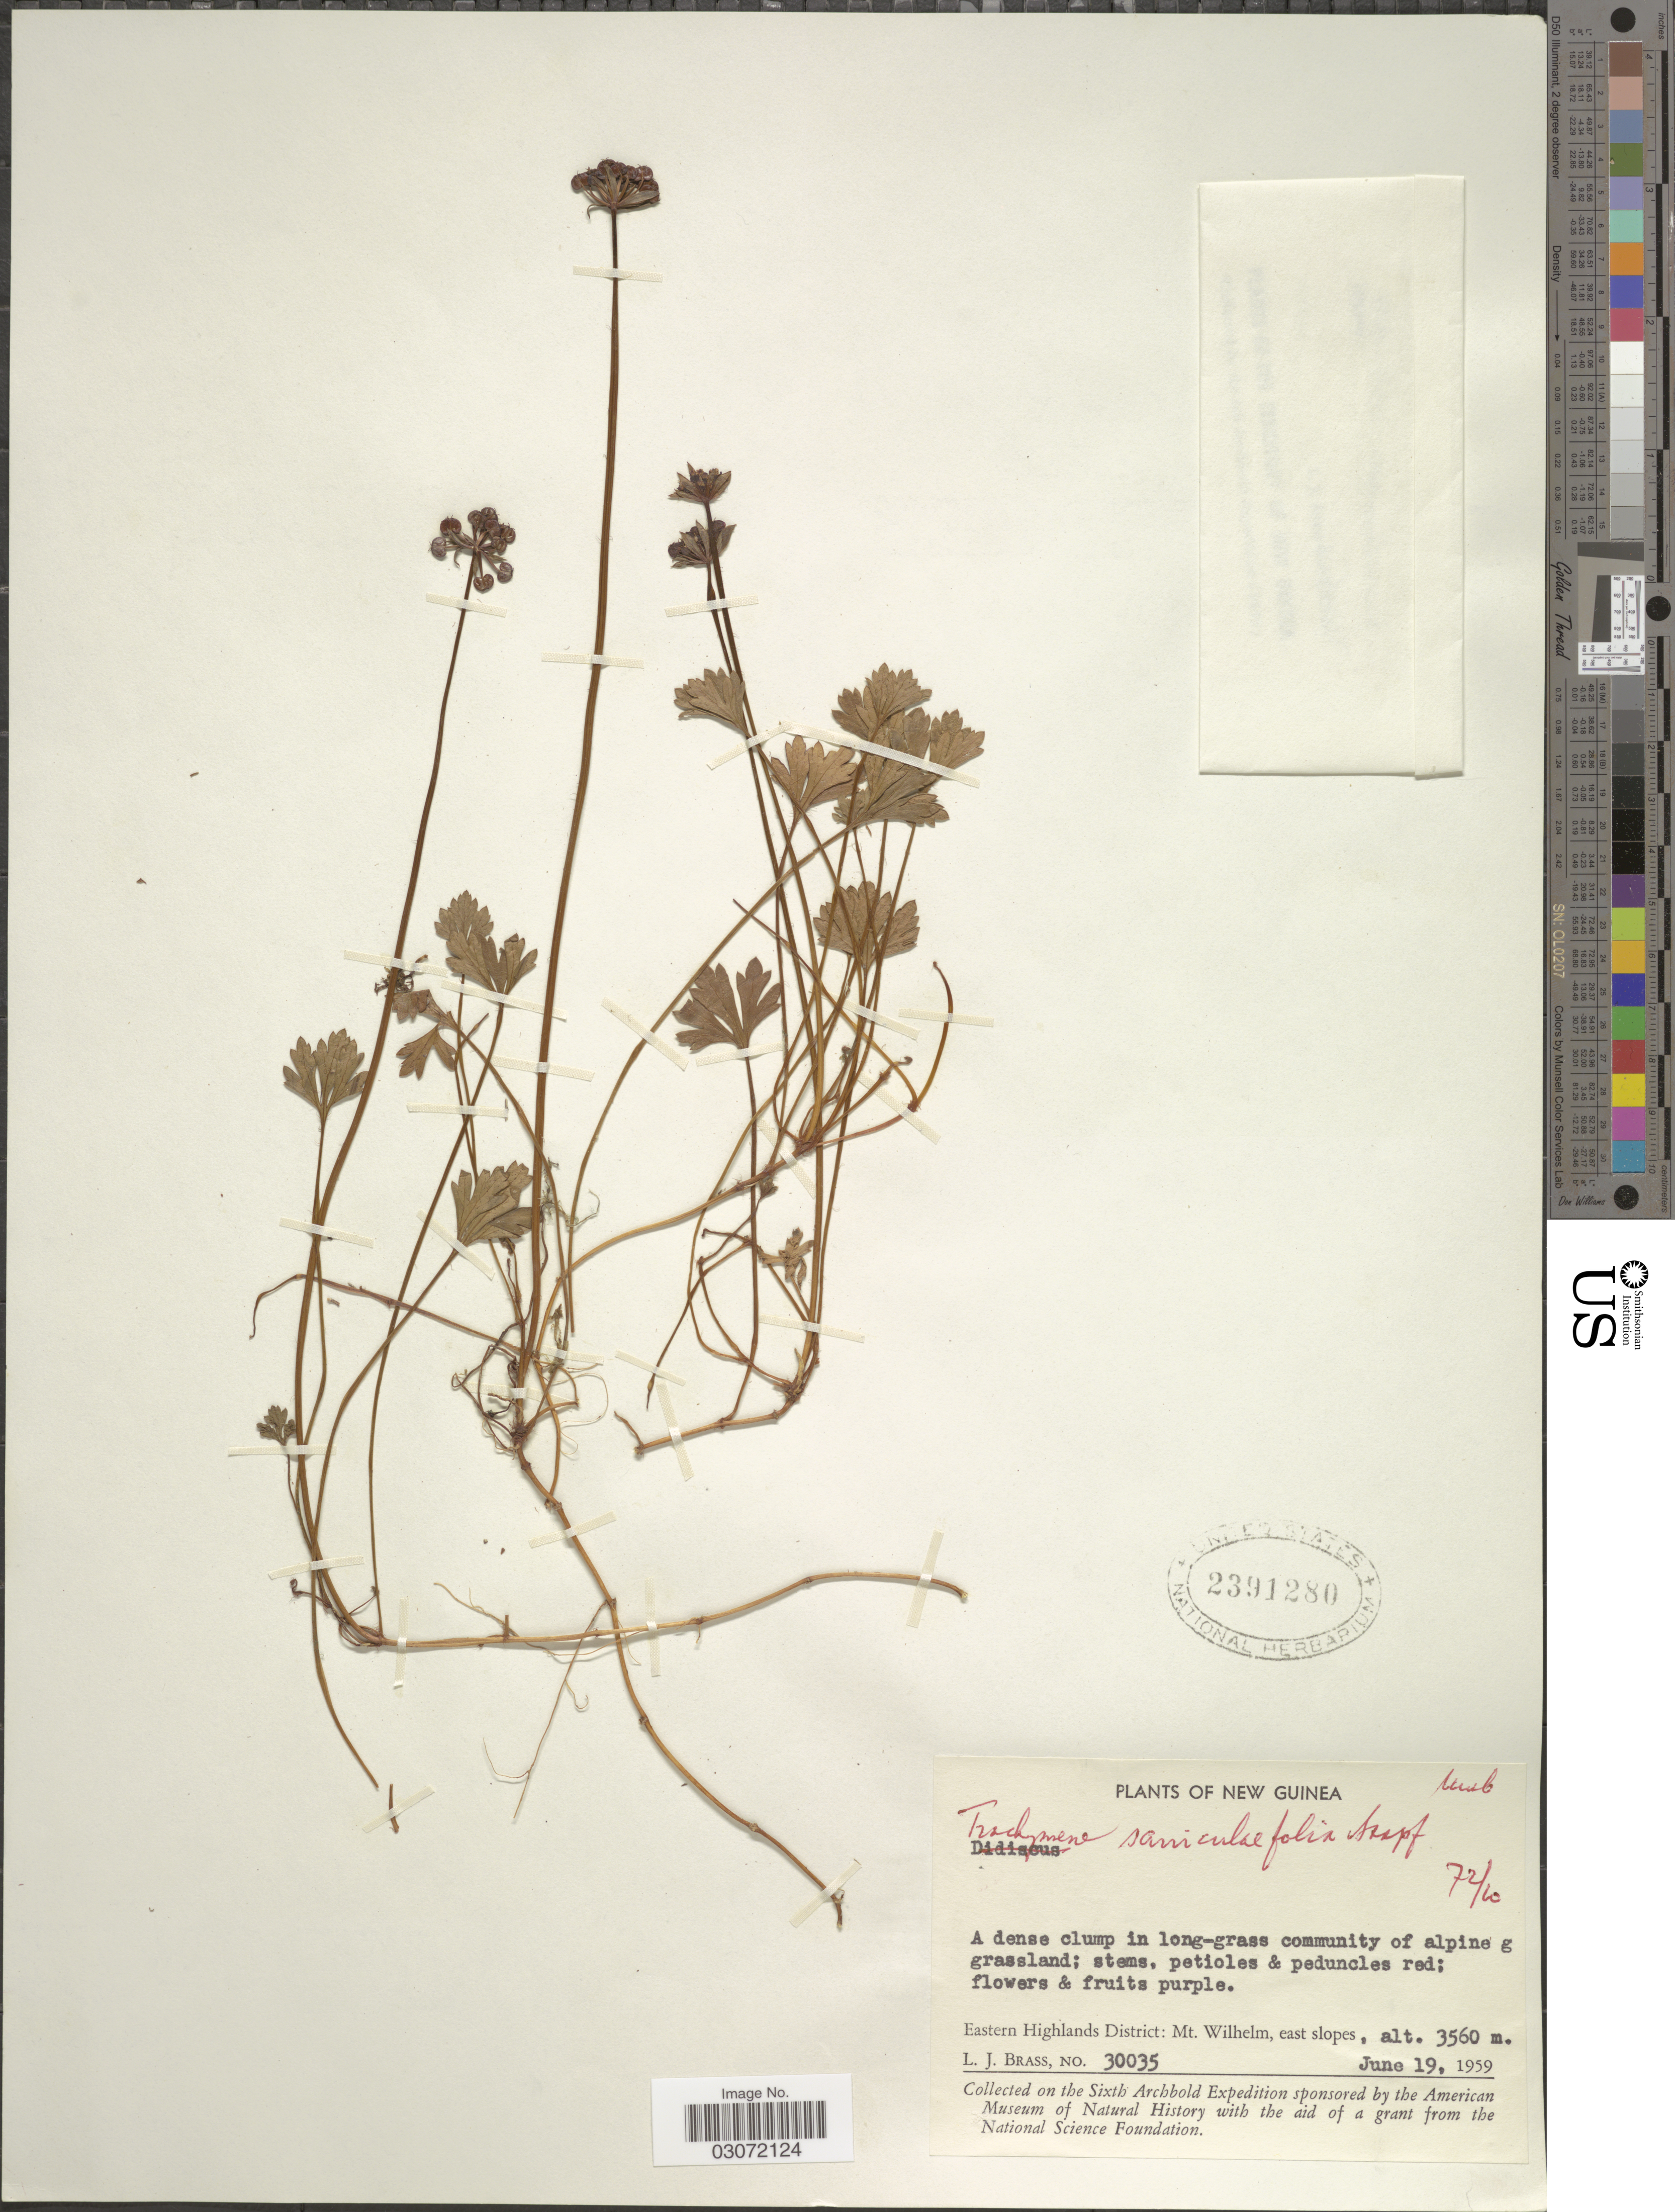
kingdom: Plantae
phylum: Tracheophyta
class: Magnoliopsida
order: Apiales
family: Araliaceae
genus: Trachymene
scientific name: Trachymene saniculaefolia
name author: Stapf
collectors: L. J. Brass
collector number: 30035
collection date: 1959-06-19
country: Papua New Guinea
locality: New Guinea. Eastern Highlands District: Mt. Wilhelm, east slopes.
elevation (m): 3560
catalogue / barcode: US 2391280